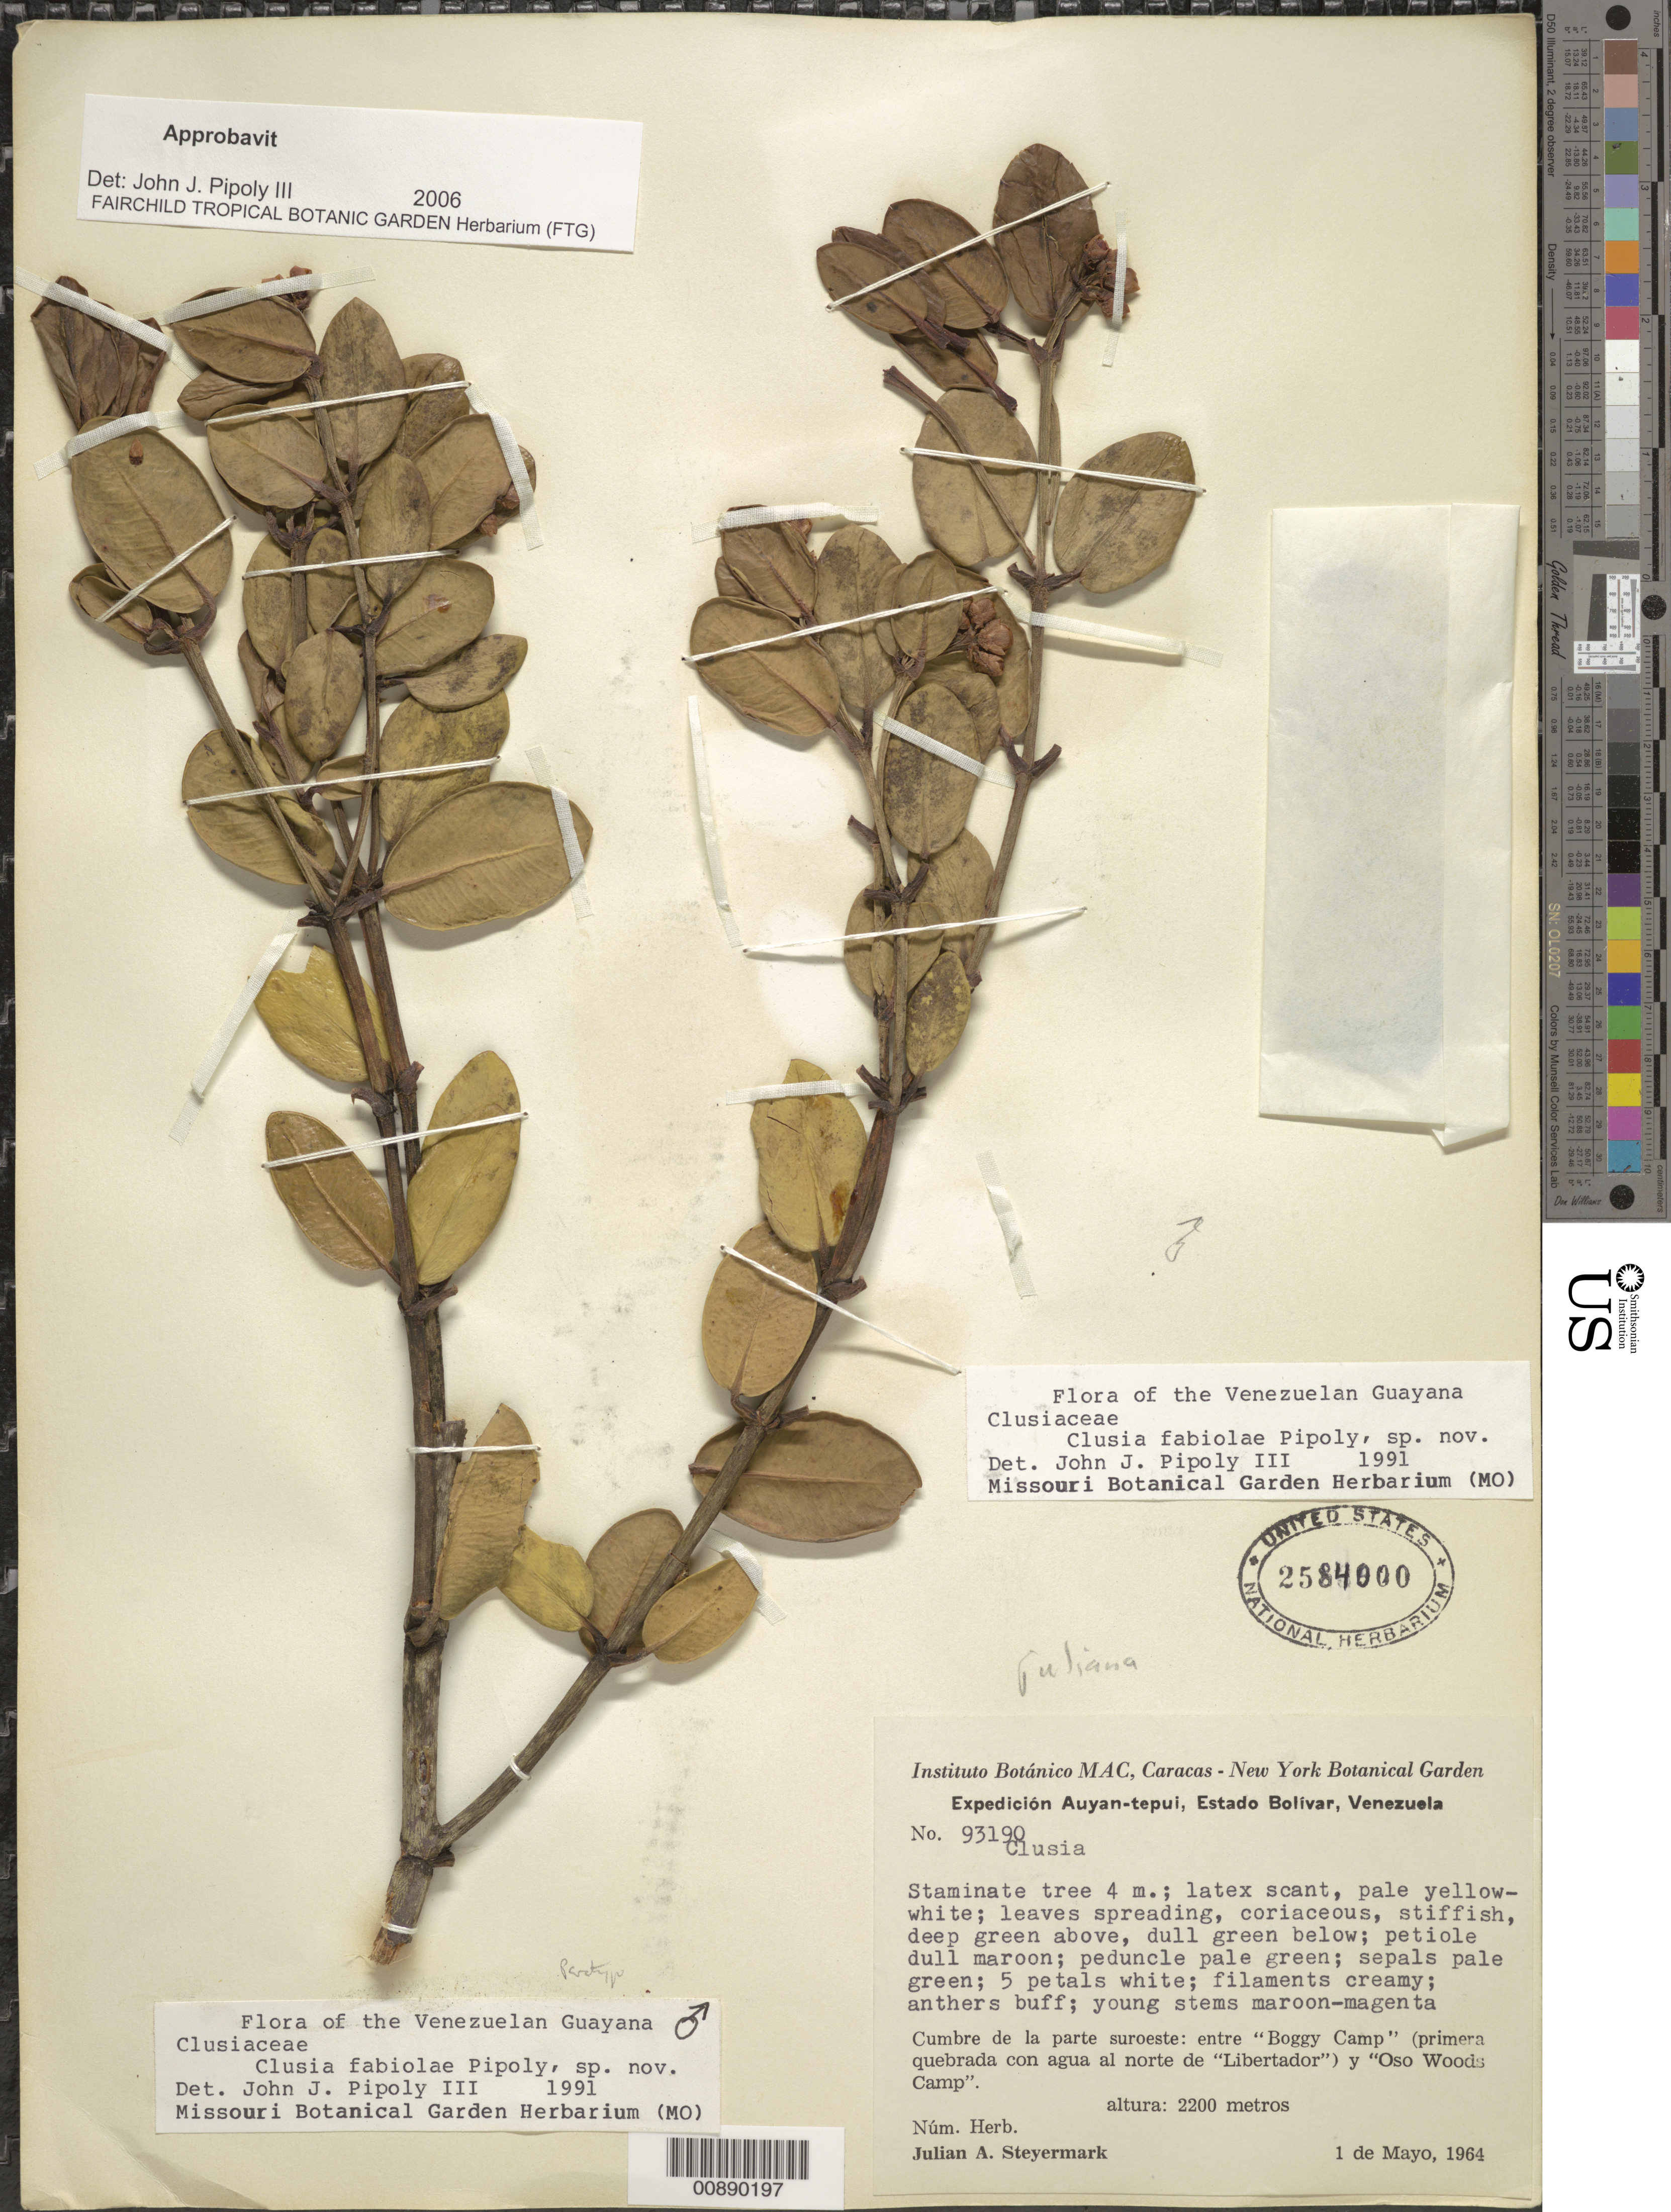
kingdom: Plantae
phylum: Tracheophyta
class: Magnoliopsida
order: Malpighiales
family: Clusiaceae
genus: Clusia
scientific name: Clusia fabiolae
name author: Pipoly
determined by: Pipoly, J. J., III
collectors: J. Steyermark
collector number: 93190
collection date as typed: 1-May-64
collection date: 1964-05-01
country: Venezuela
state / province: Bolívar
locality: Auyan-tepuí; cumbre de la parte SO, entre "Boggy Camp" (primera quebrada con agua al norte de "Libertador") y "Oso Woods Camp"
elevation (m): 2200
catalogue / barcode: US 2584000